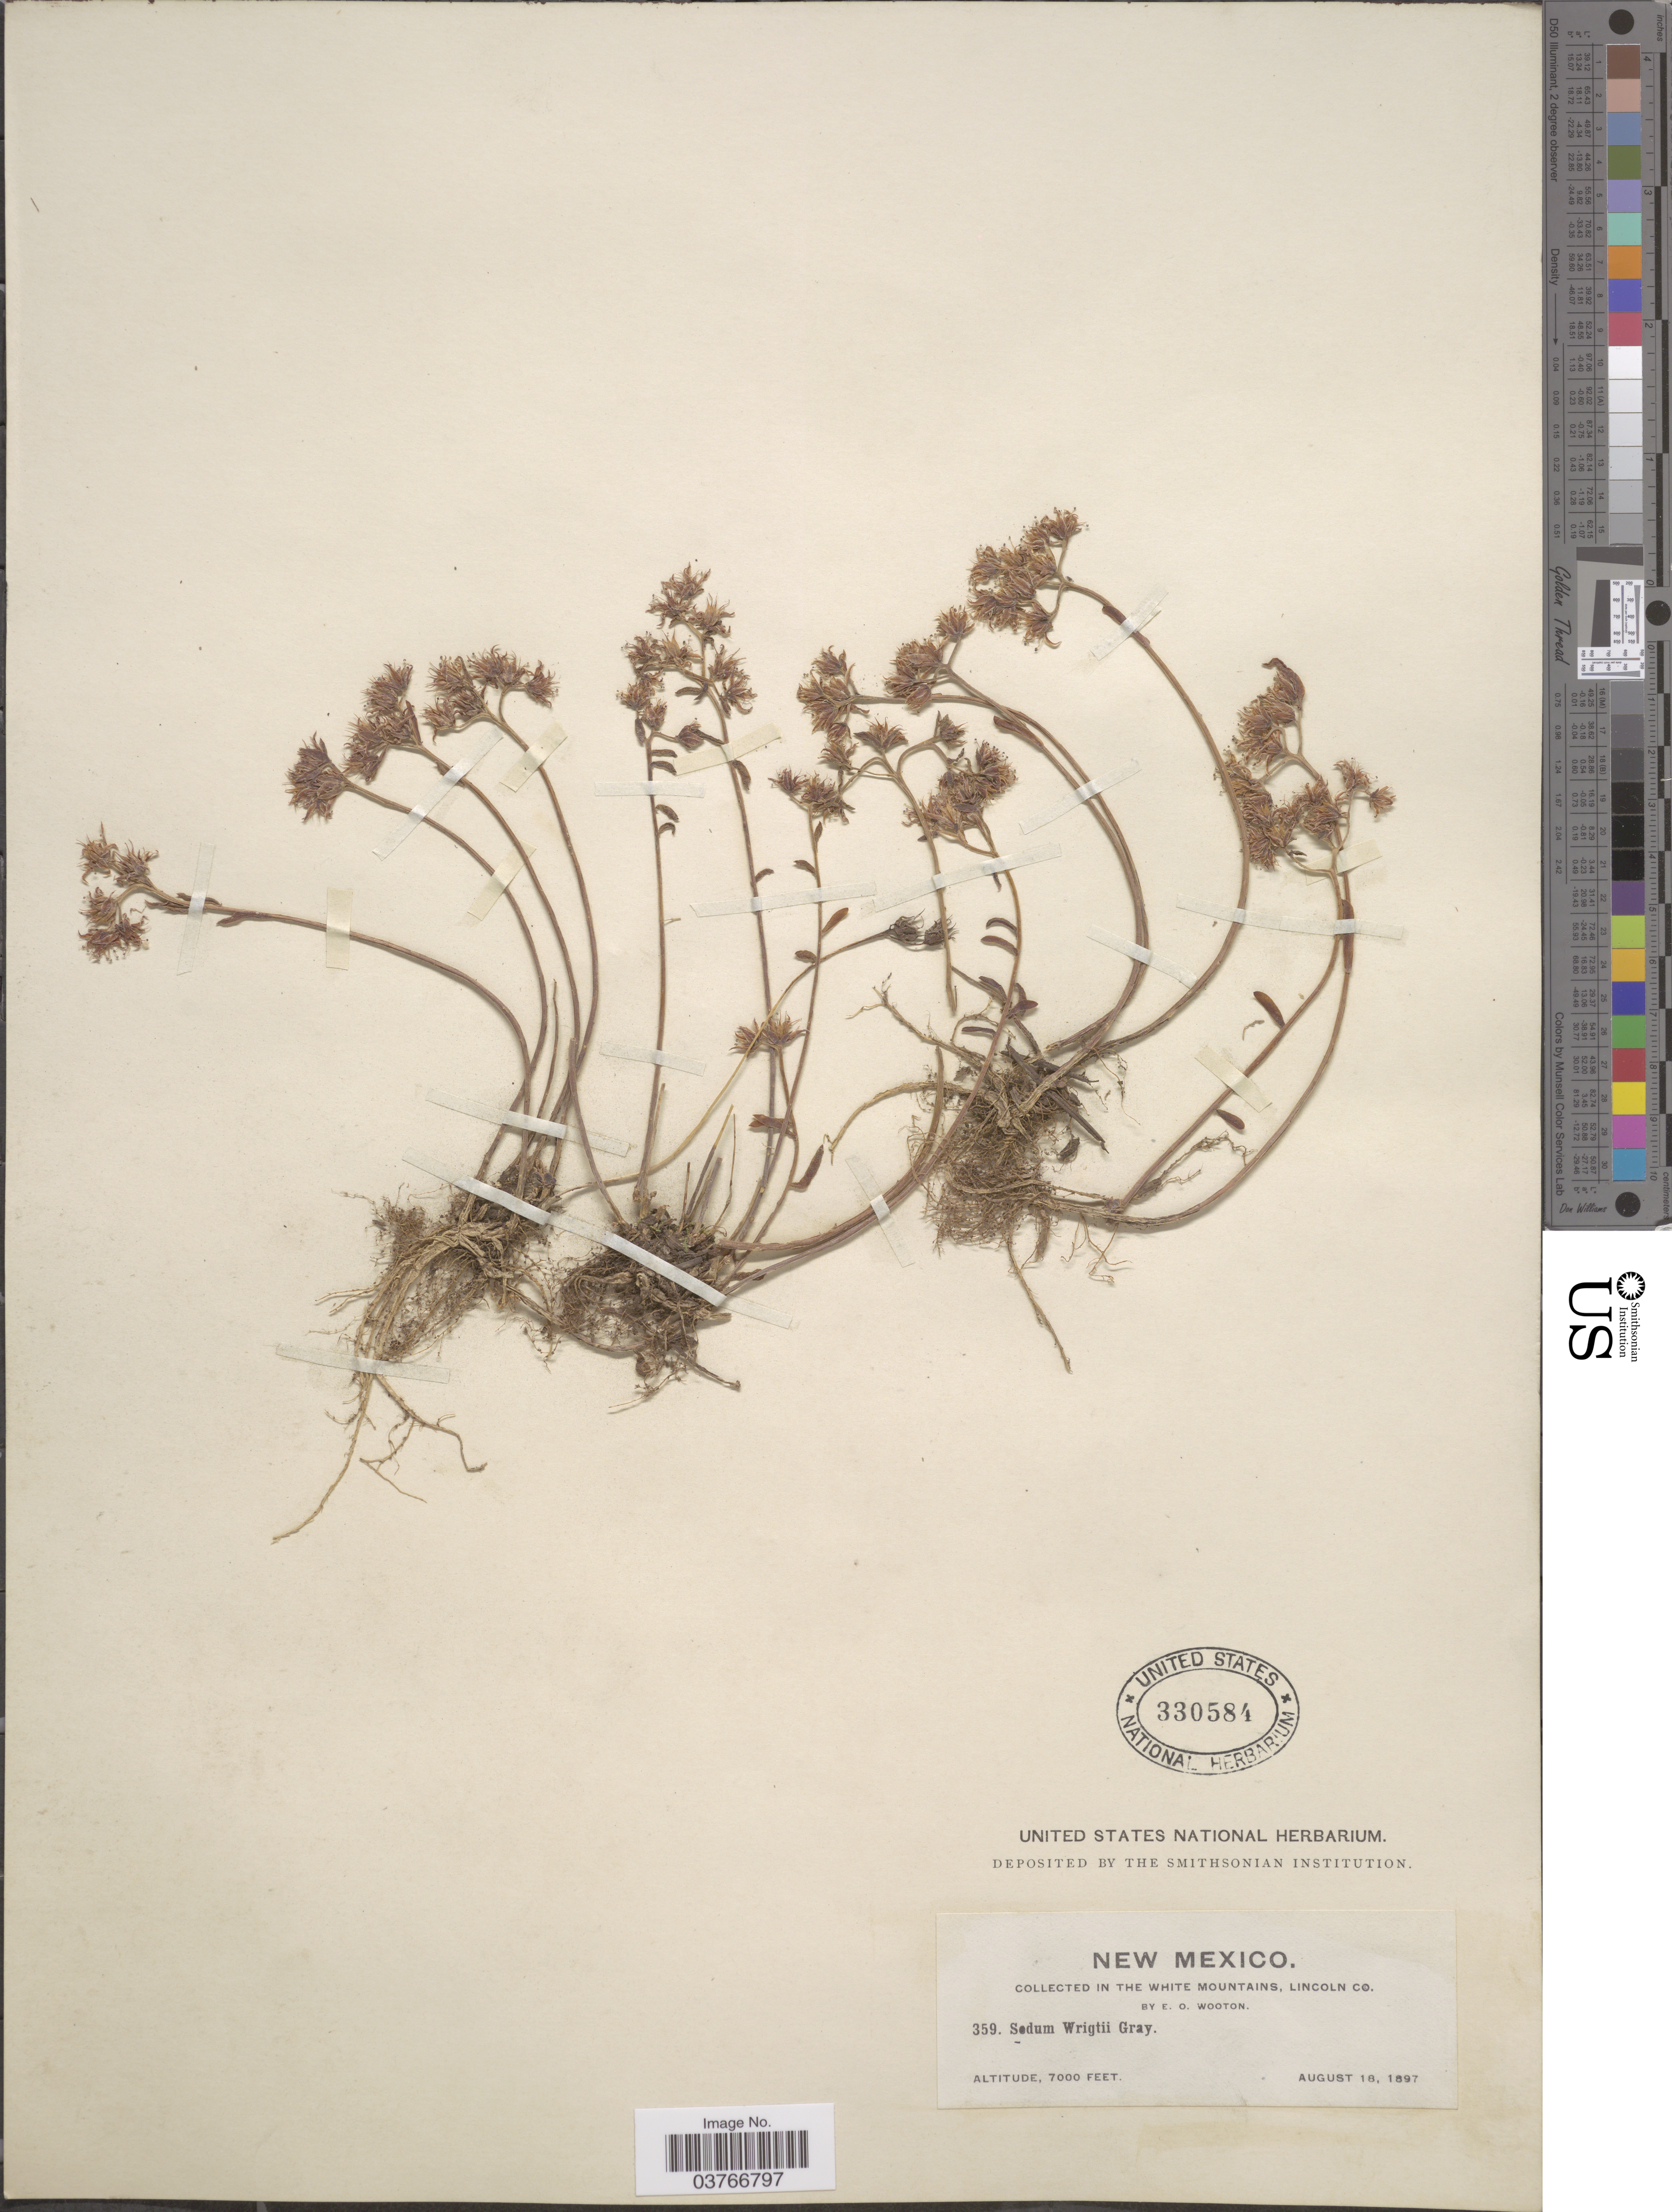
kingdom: Plantae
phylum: Tracheophyta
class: Magnoliopsida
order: Saxifragales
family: Crassulaceae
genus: Sedum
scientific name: Sedum wootonii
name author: Britton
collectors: E. O. Wooton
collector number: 359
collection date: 1897-08-18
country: United States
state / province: New Mexico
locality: In the White Mountains, Lincoln Co.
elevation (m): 2134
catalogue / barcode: US 330584